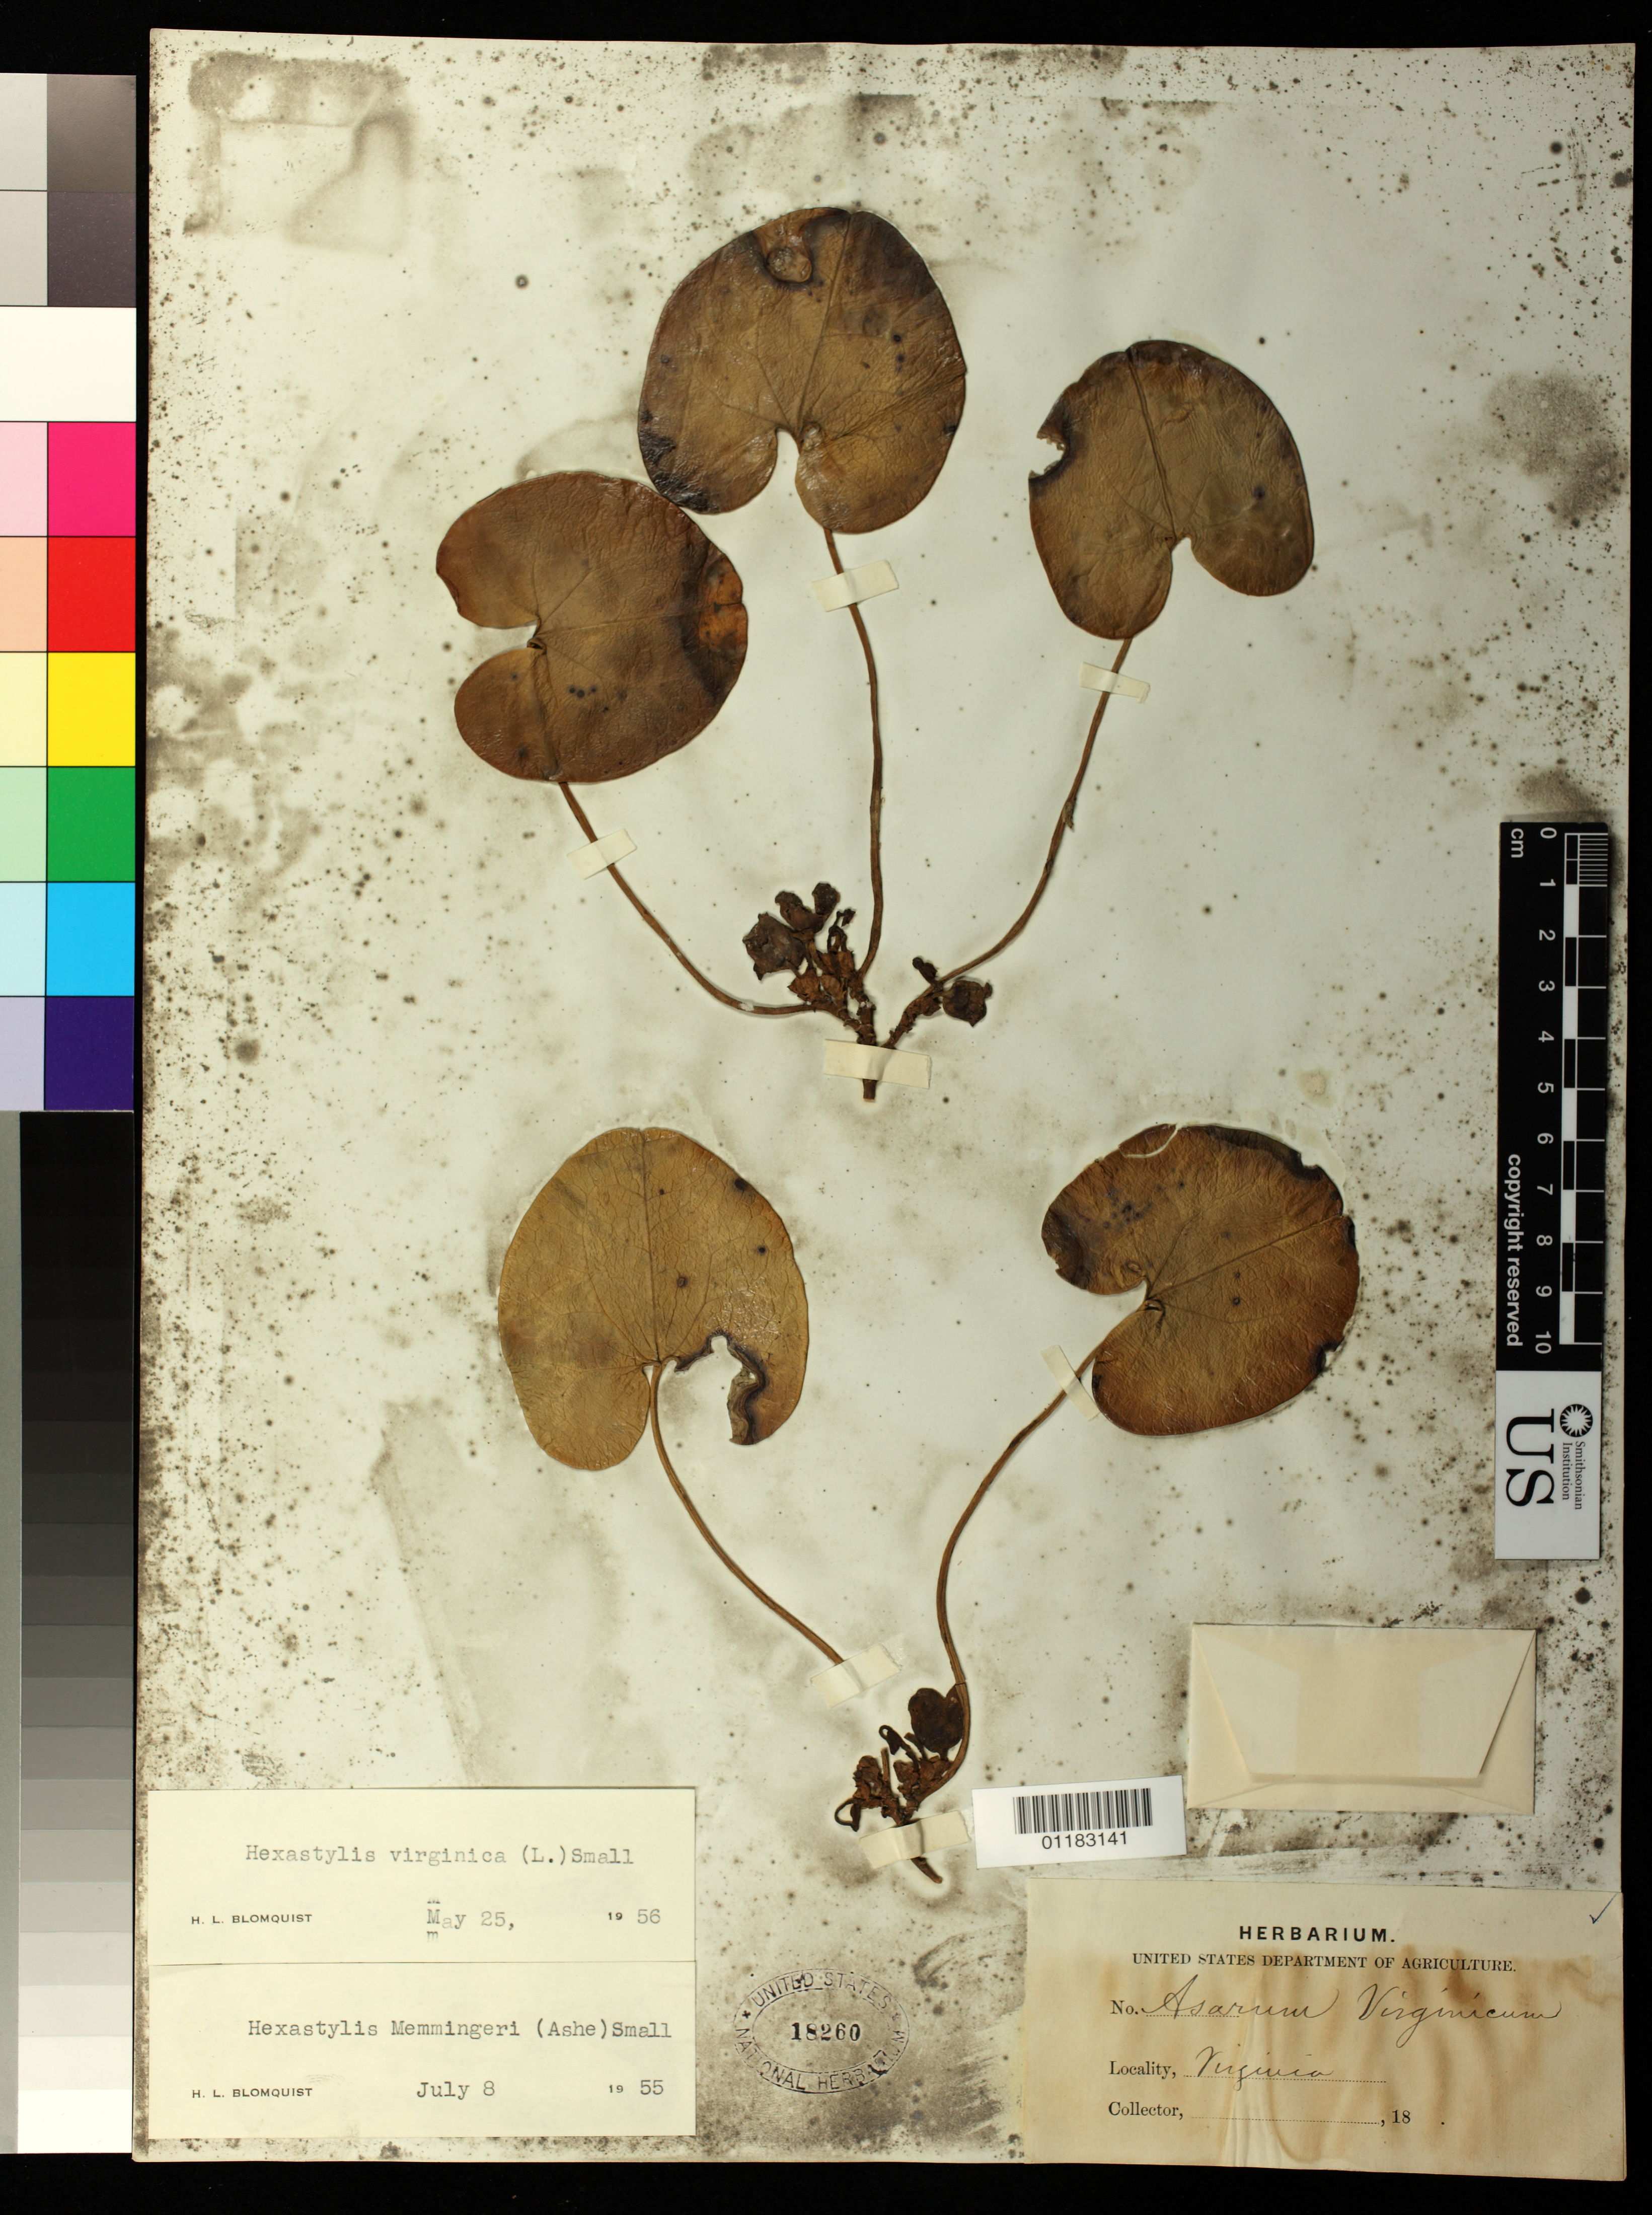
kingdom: Plantae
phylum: Tracheophyta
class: Magnoliopsida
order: Piperales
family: Aristolochiaceae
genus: Hexastylis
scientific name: Hexastylis virginica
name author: (L.) Small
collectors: ex herb. USDA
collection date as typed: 18--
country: United States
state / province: Virginia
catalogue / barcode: US 18260